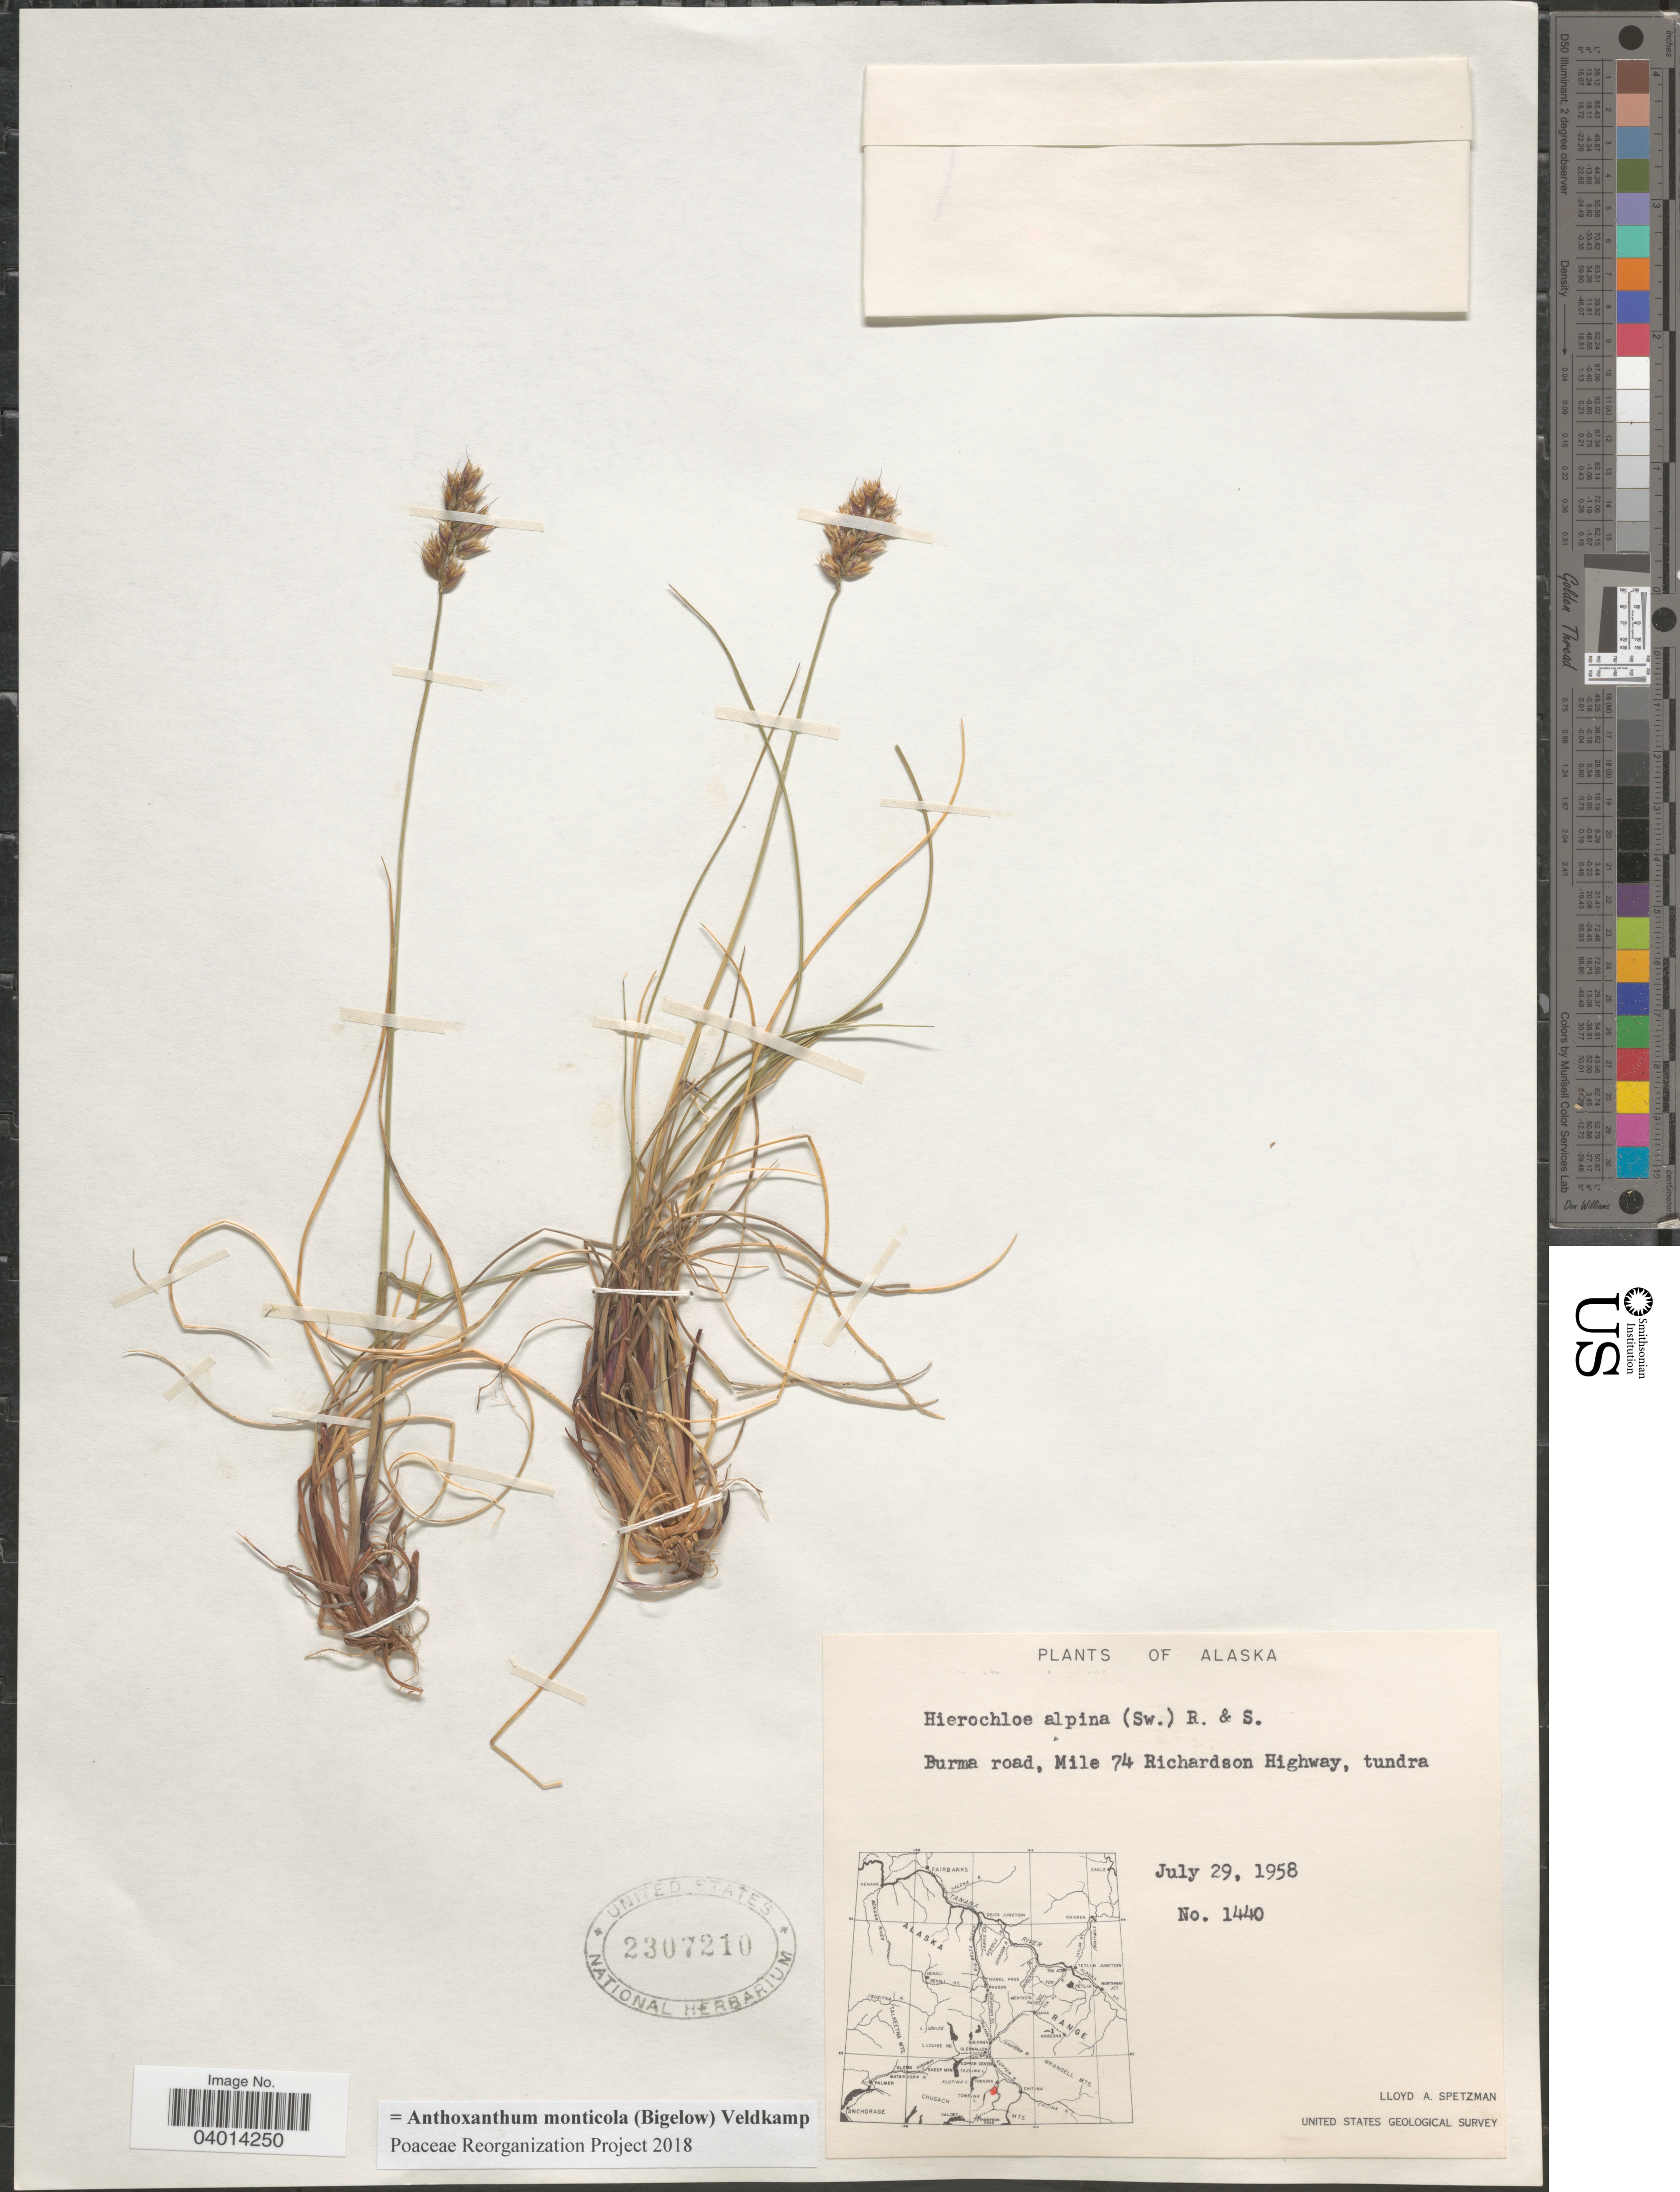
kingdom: Plantae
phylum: Tracheophyta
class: Liliopsida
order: Poales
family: Poaceae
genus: Anthoxanthum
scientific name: Anthoxanthum monticola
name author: (Bigelow) Veldkamp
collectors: L. Spetzman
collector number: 1440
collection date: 1958-07-29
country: United States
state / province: Alaska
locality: Burma road, Mile 74 Richardson Highway, tundra.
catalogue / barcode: US 2307210